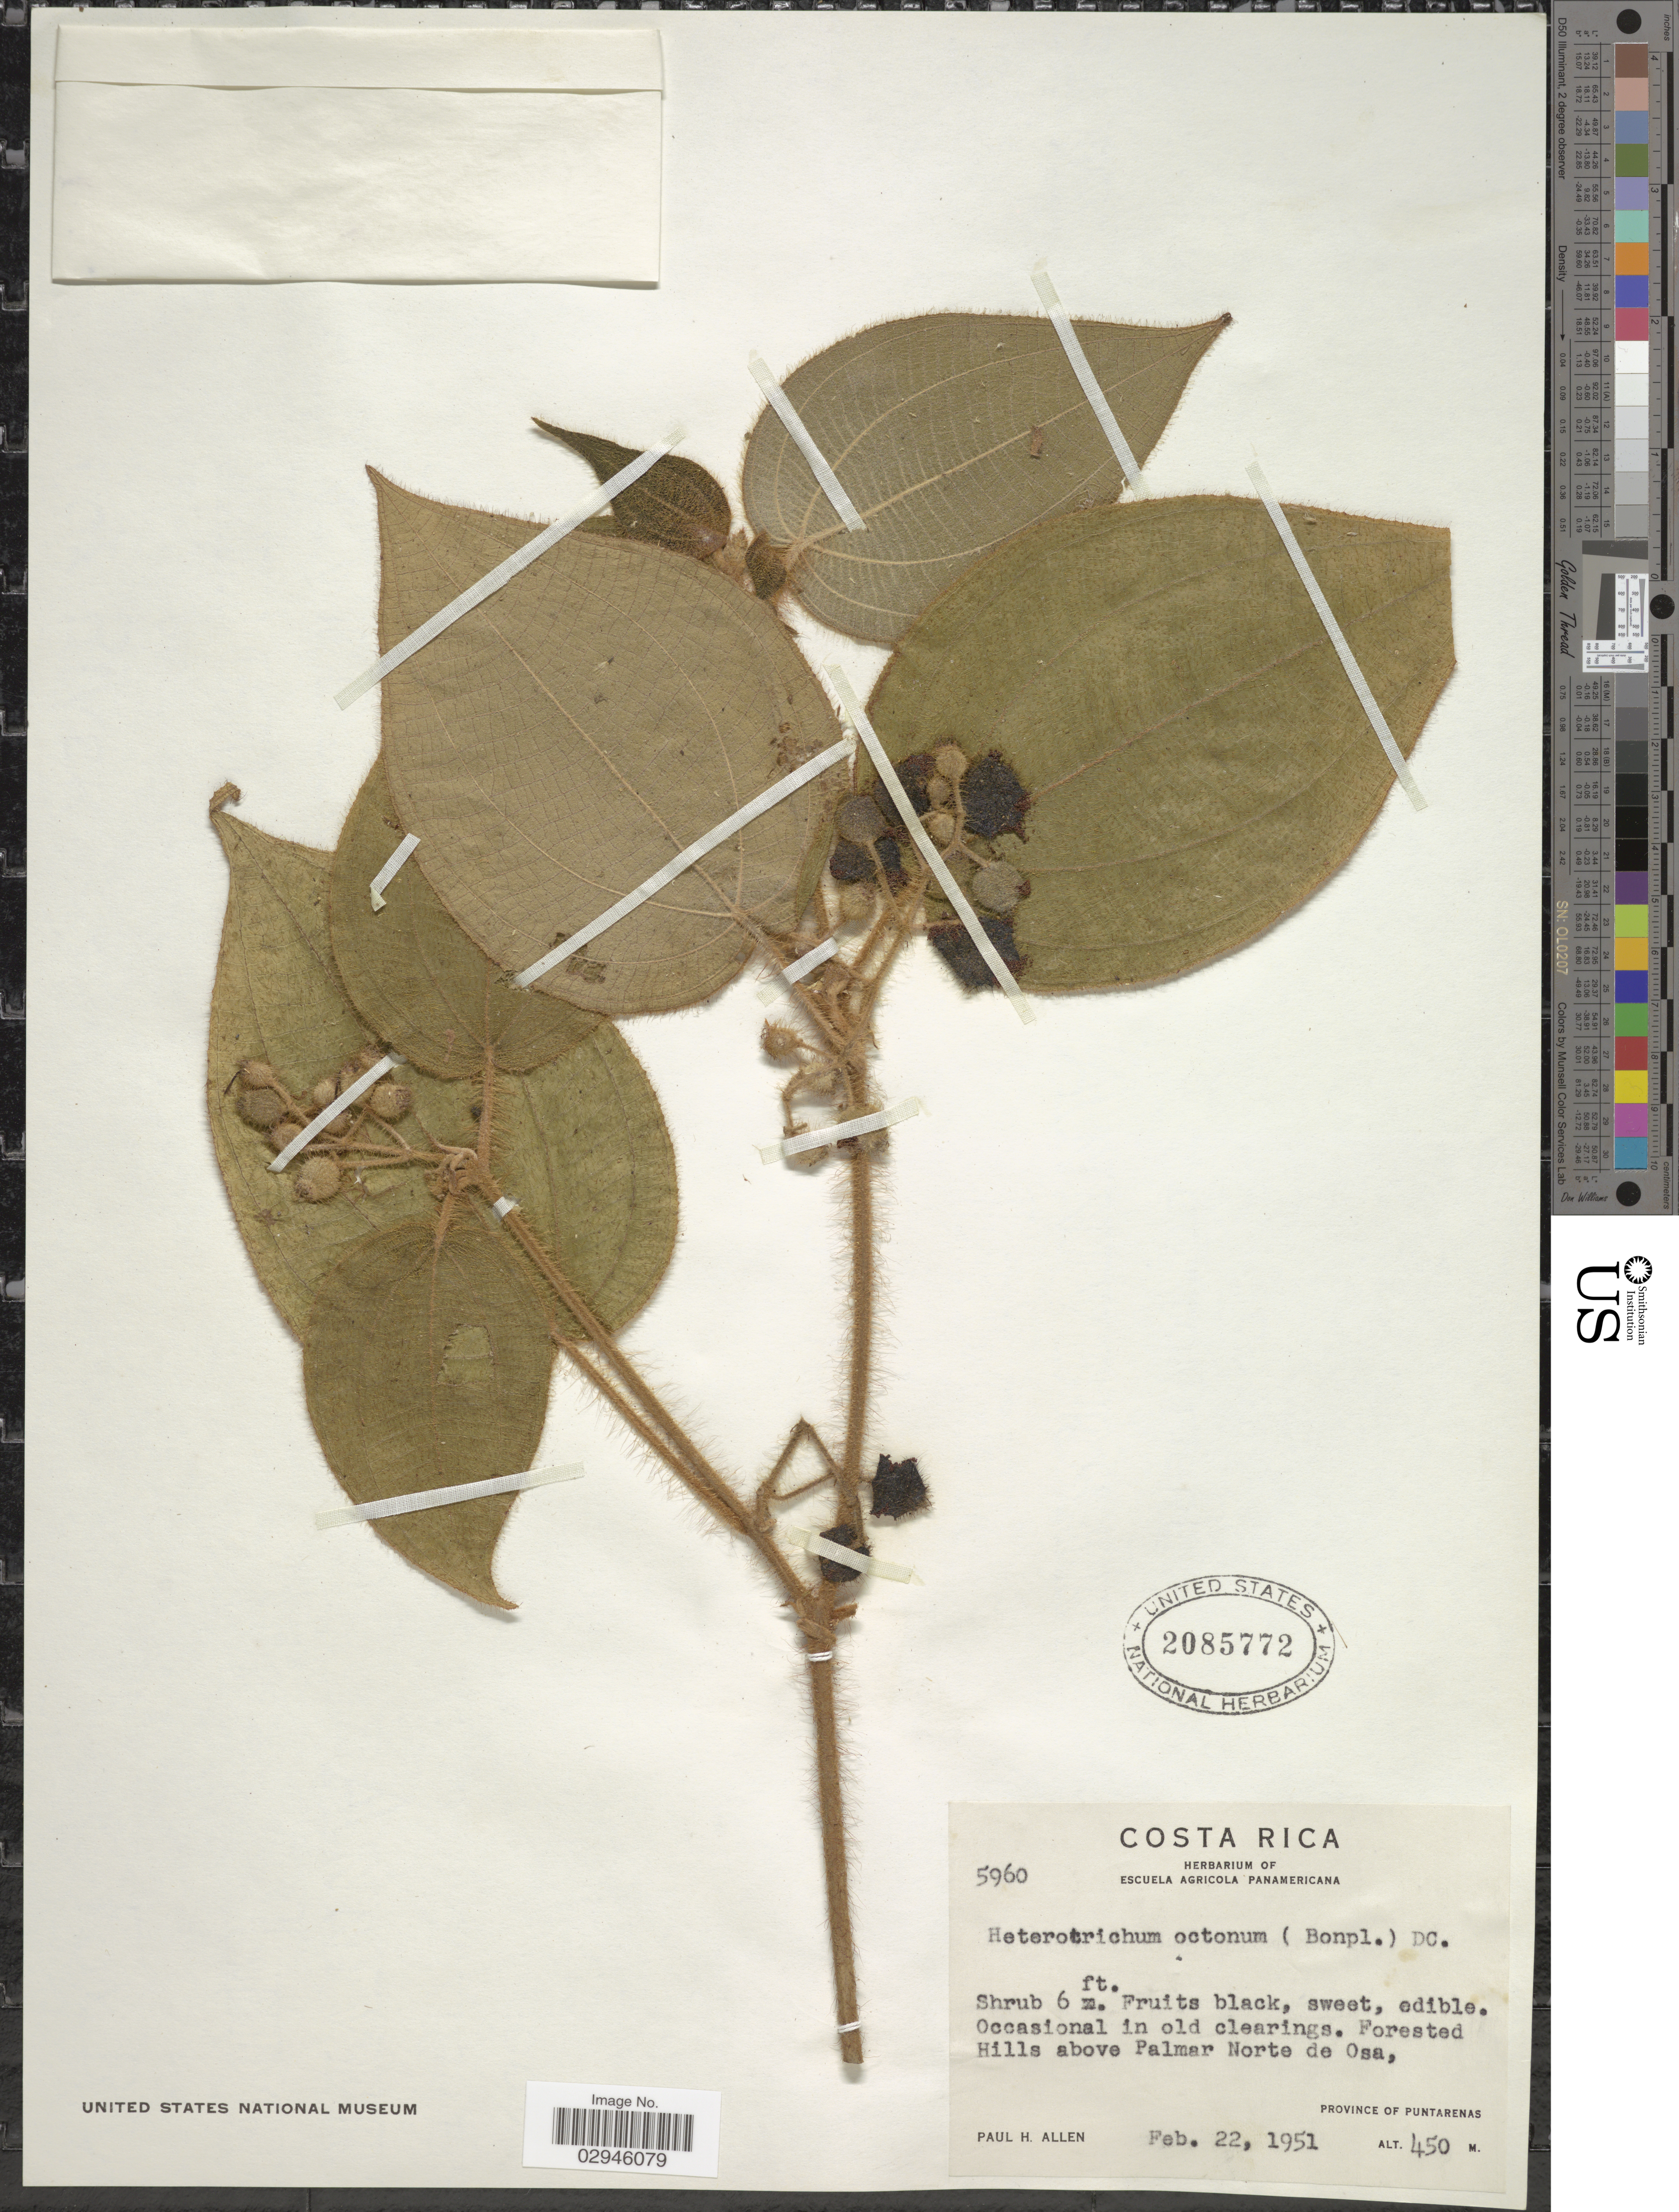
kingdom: Plantae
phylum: Tracheophyta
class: Magnoliopsida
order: Myrtales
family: Melastomataceae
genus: Heterotrichum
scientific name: Heterotrichum octonum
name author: (Bonpl.) DC.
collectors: P. H. Allen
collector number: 5960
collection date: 1951-02-22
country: Costa Rica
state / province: Puntarenas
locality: Above Palmar Norte de Osa.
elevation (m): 450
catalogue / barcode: US 2085772